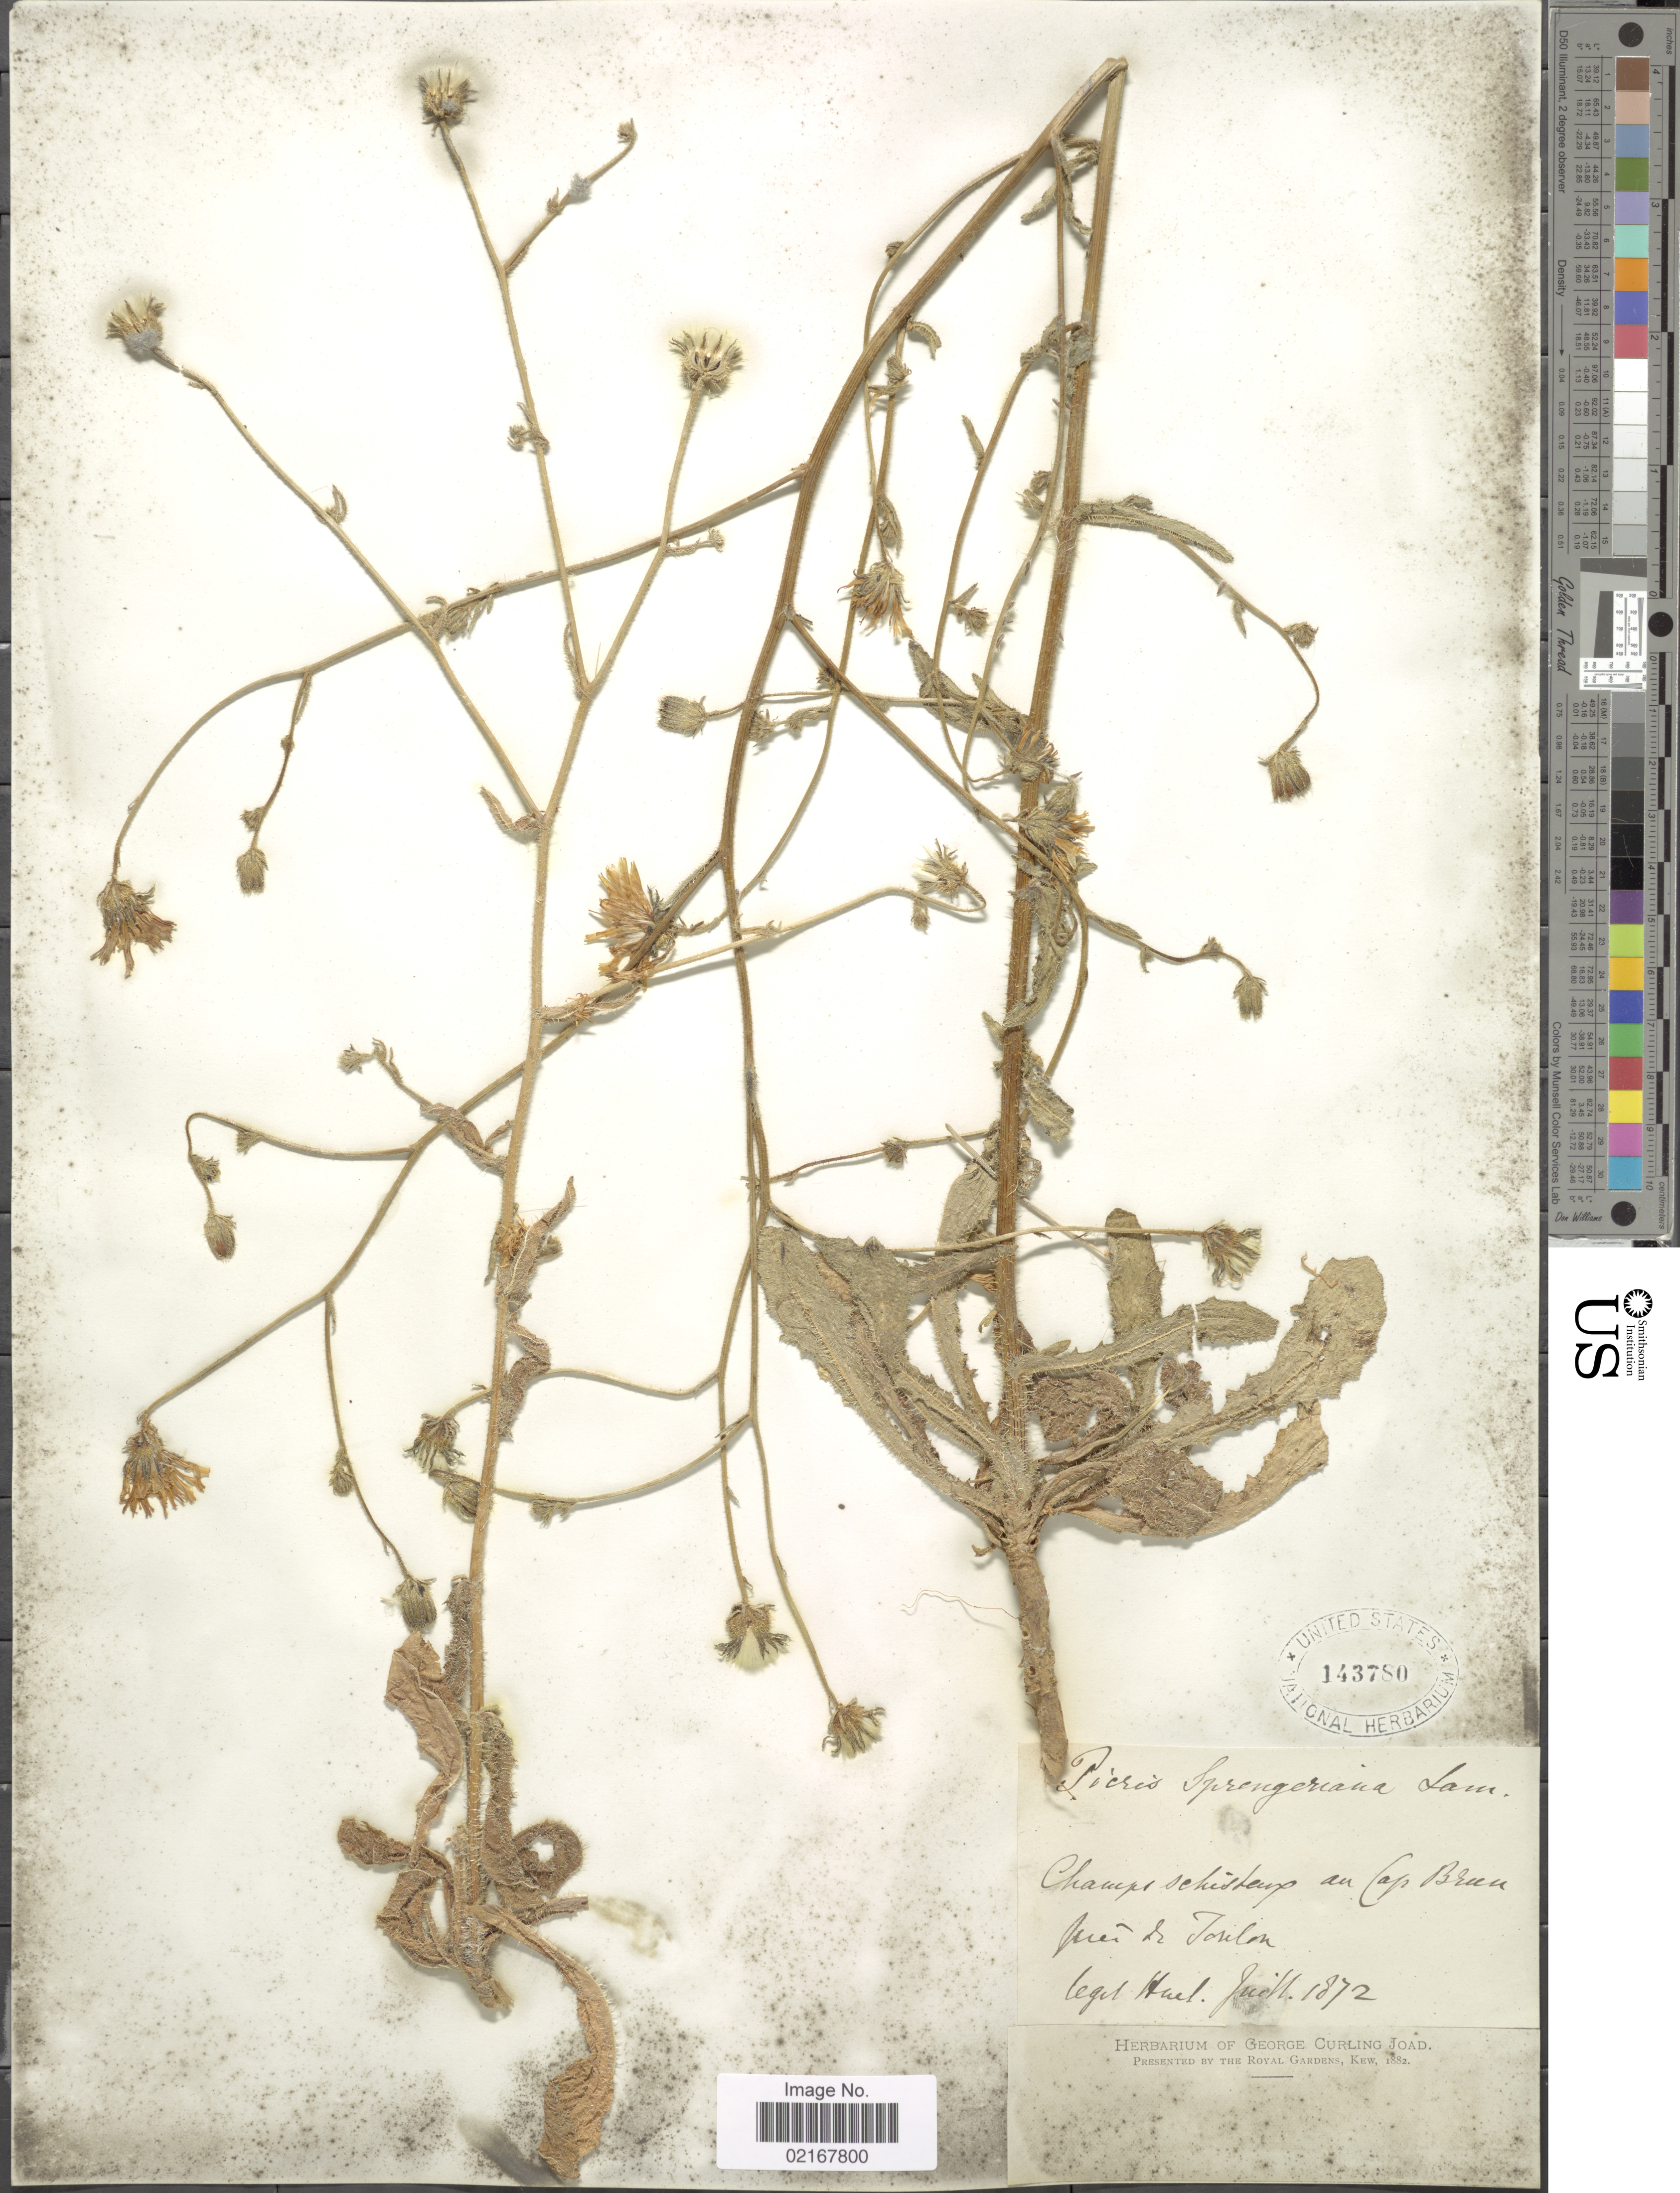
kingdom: Plantae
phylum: Tracheophyta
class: Magnoliopsida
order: Asterales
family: Asteraceae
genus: Crepis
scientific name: Crepis sprengeriana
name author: (L.) All.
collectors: -. Huet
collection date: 1872-07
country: France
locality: Champs sekisdeng au Cap Bran pres de Torilon [interpreted]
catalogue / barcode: US 143780